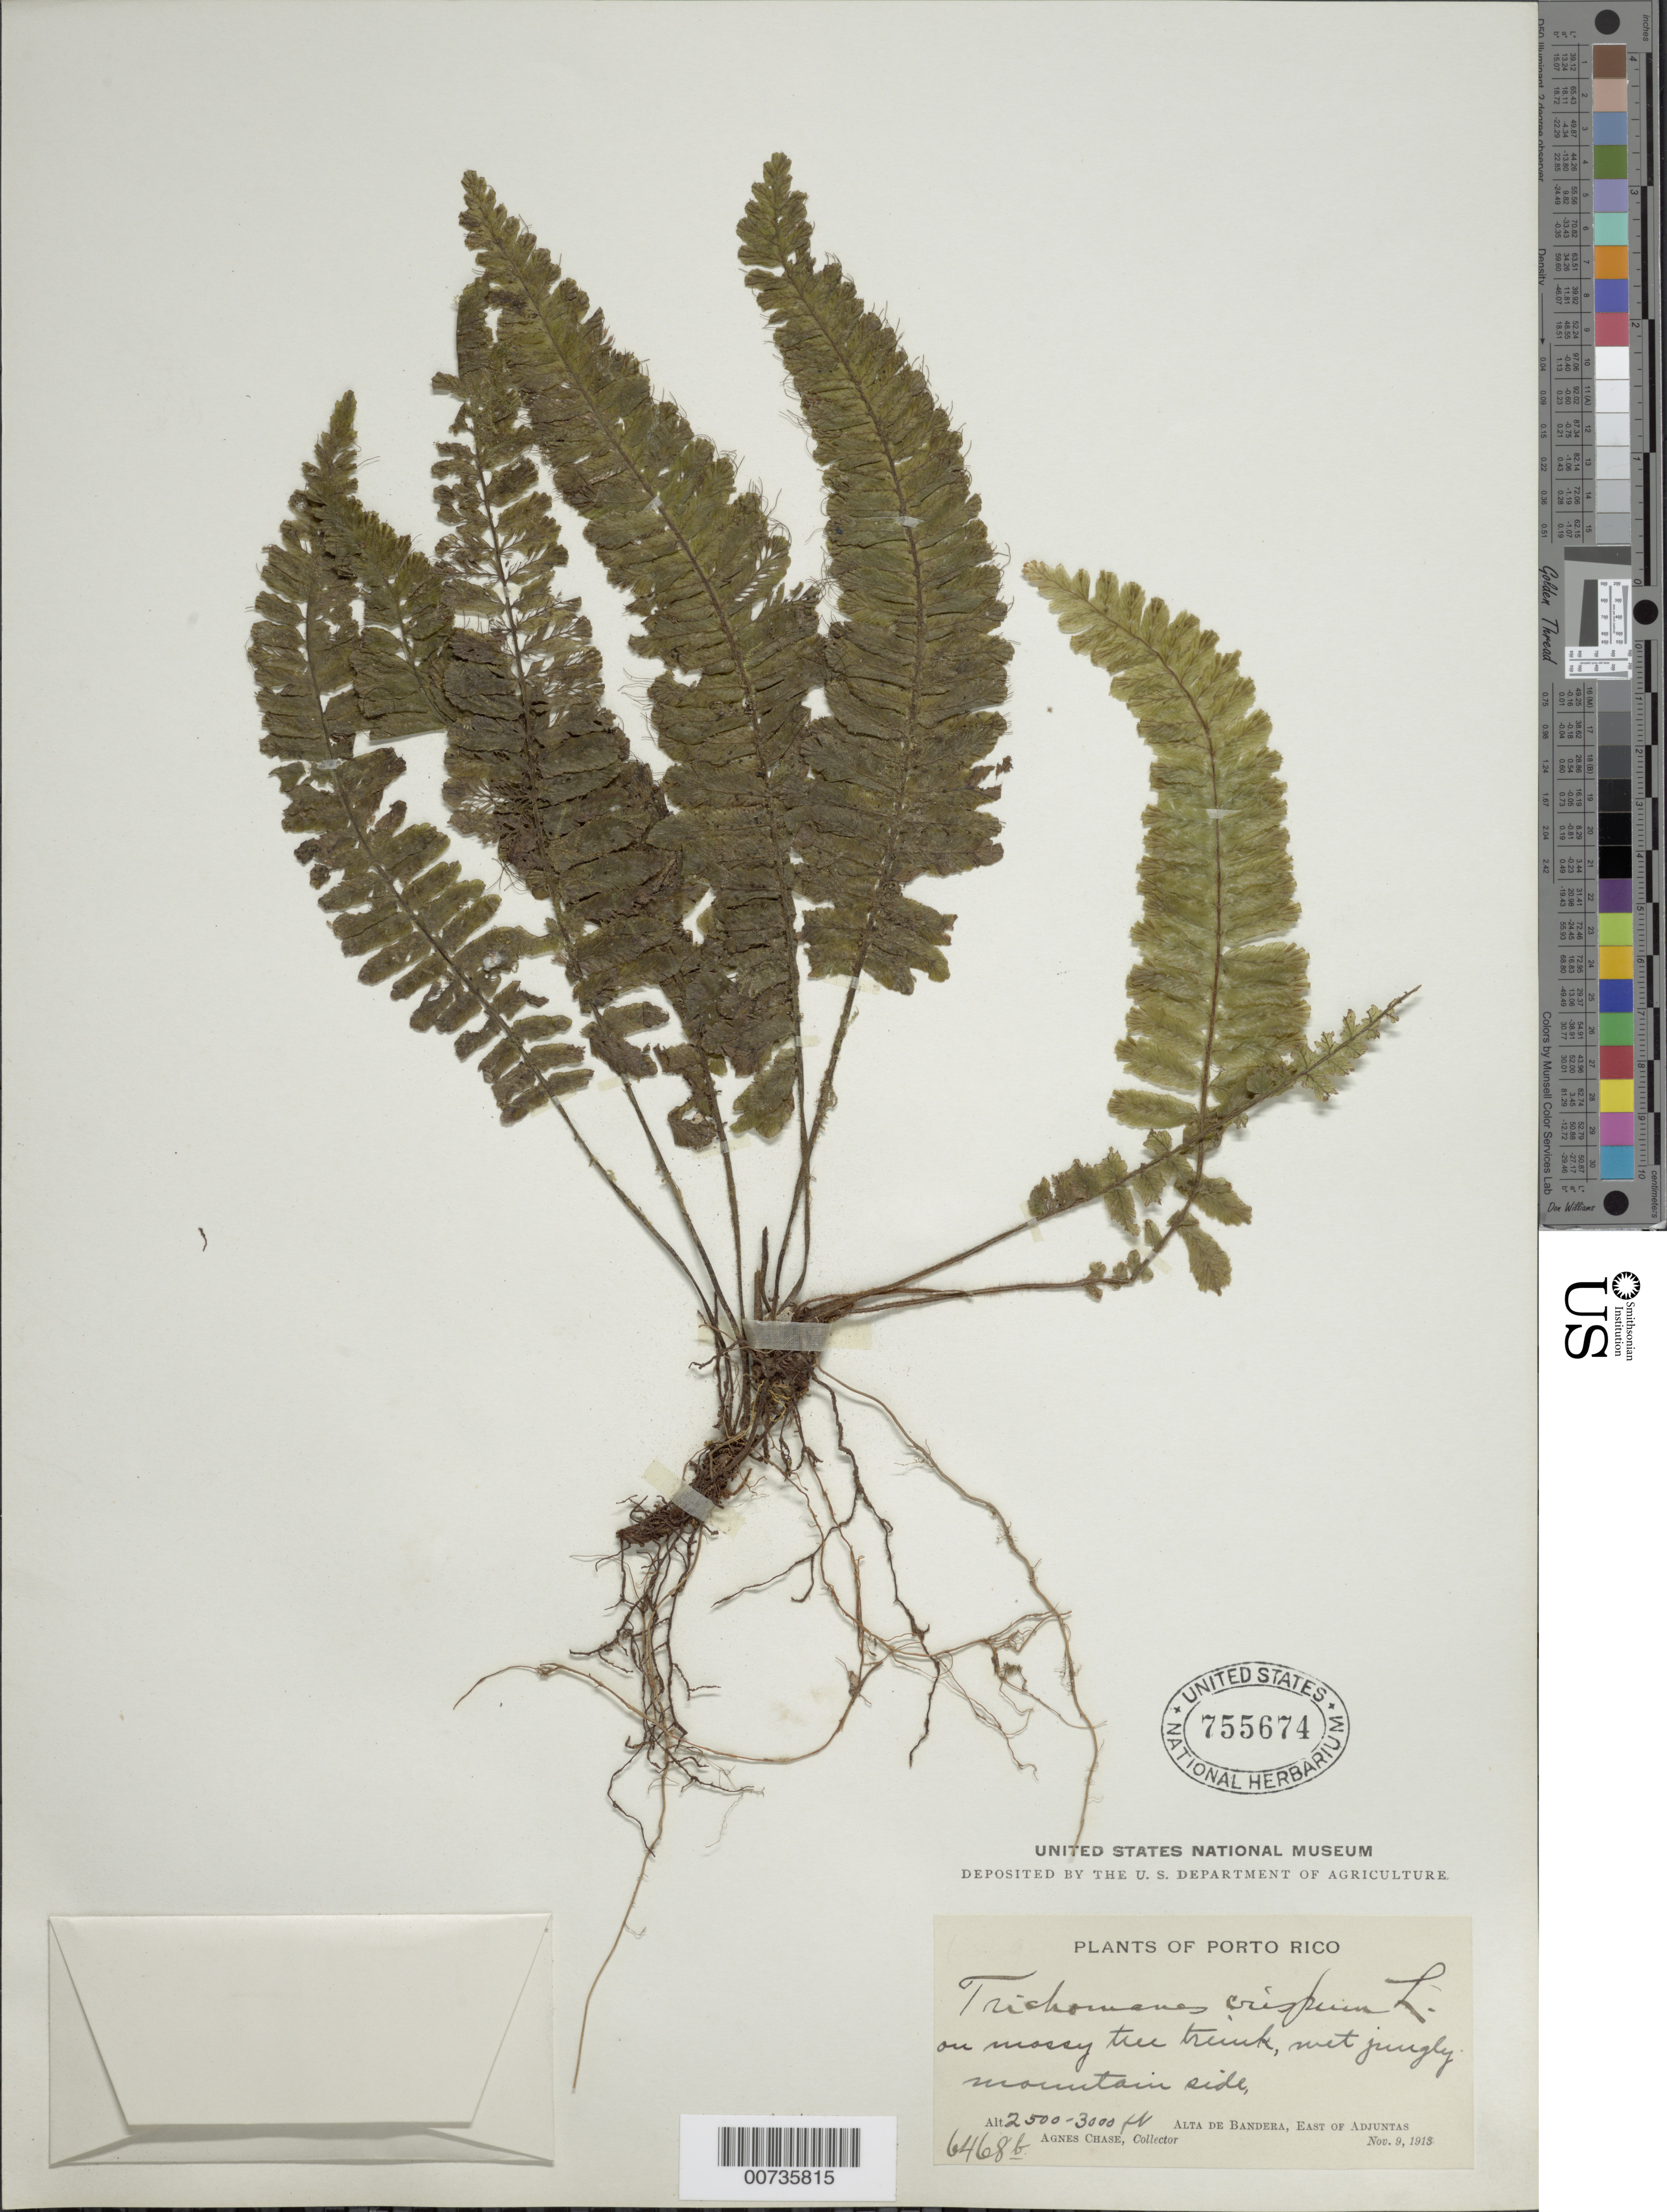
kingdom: Plantae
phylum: Tracheophyta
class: Polypodiopsida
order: Hymenophyllales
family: Hymenophyllaceae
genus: Trichomanes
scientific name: Trichomanes crispum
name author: L.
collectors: A. Chase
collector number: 6468b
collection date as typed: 09 Nov 1913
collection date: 1913-11-09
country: Puerto Rico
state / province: Adjuntas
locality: Alta de Bandera, E of Adjuntas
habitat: On mossy tree trunk, wet jungly mountain side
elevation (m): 700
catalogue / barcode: US 755674